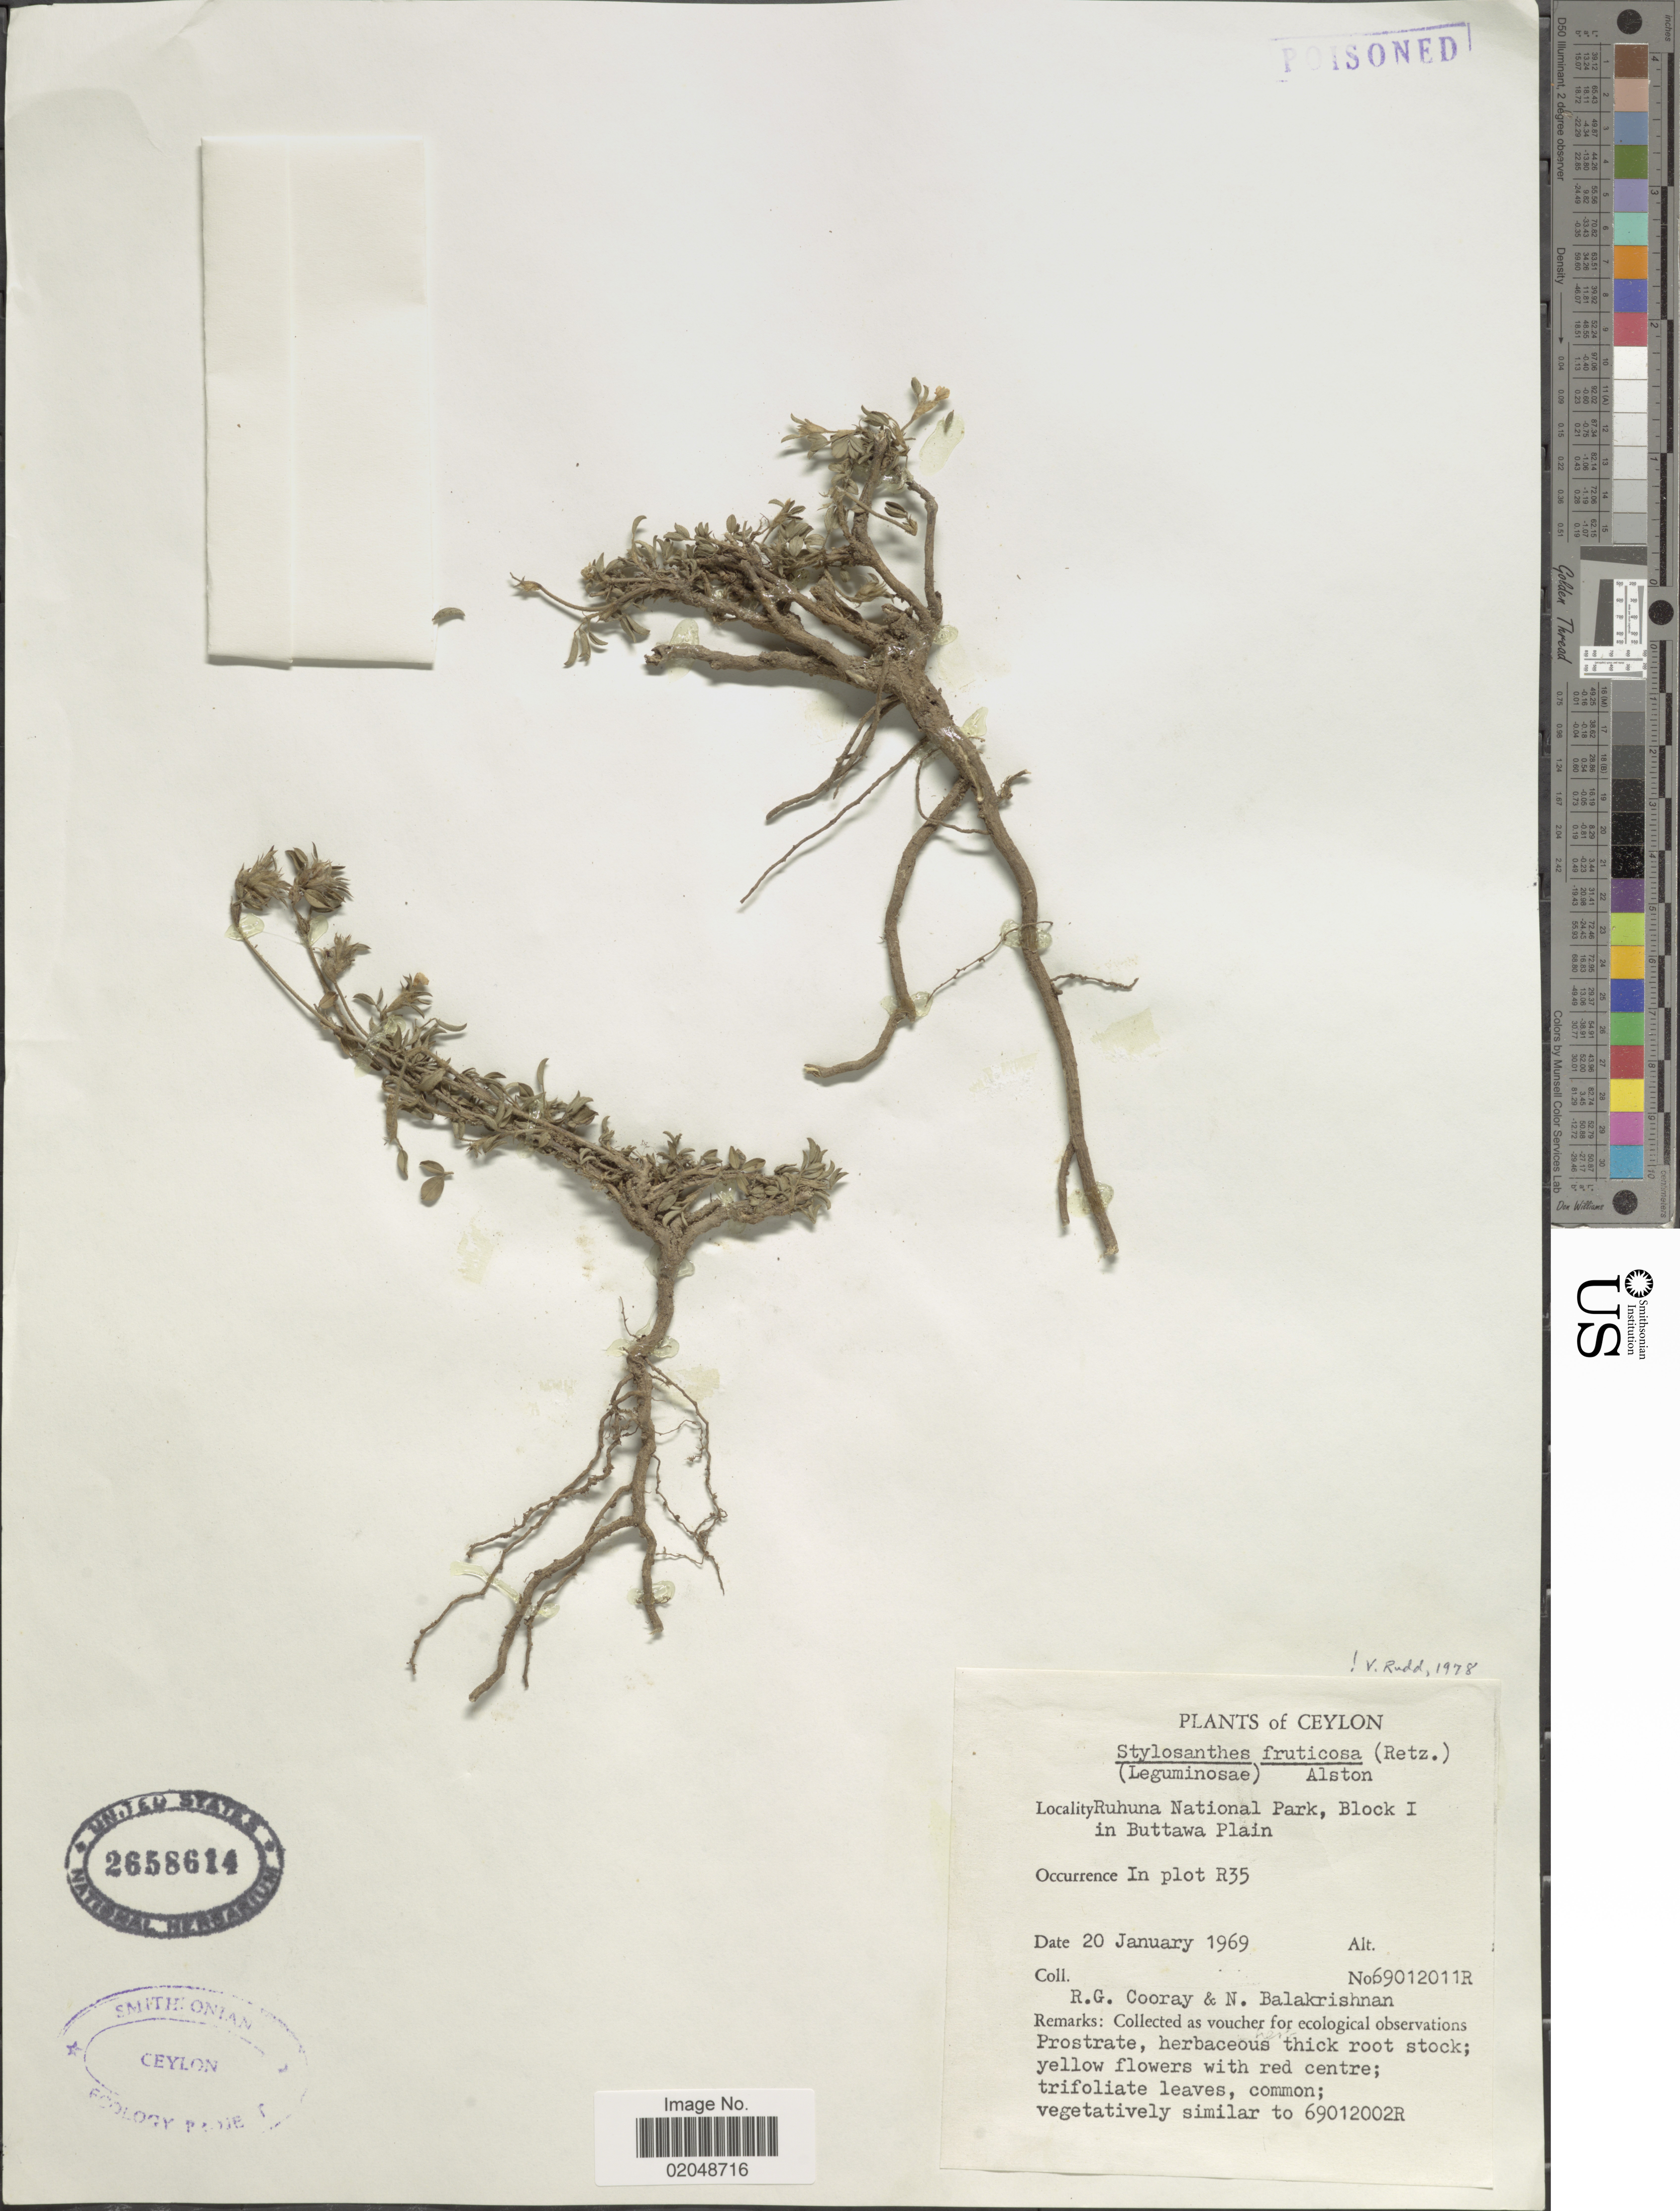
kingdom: Plantae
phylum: Tracheophyta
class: Magnoliopsida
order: Fabales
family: Fabaceae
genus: Stylosanthes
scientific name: Stylosanthes fruticosa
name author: (Retz.) Alston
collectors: R. Cooray & N. Balakrishnan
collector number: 69012011R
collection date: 1969-01-20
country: Sri Lanka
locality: Ceylon, Ruhuna National Park, Block 1 in Buttawa Plain, in plot R35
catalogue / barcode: US 2658614